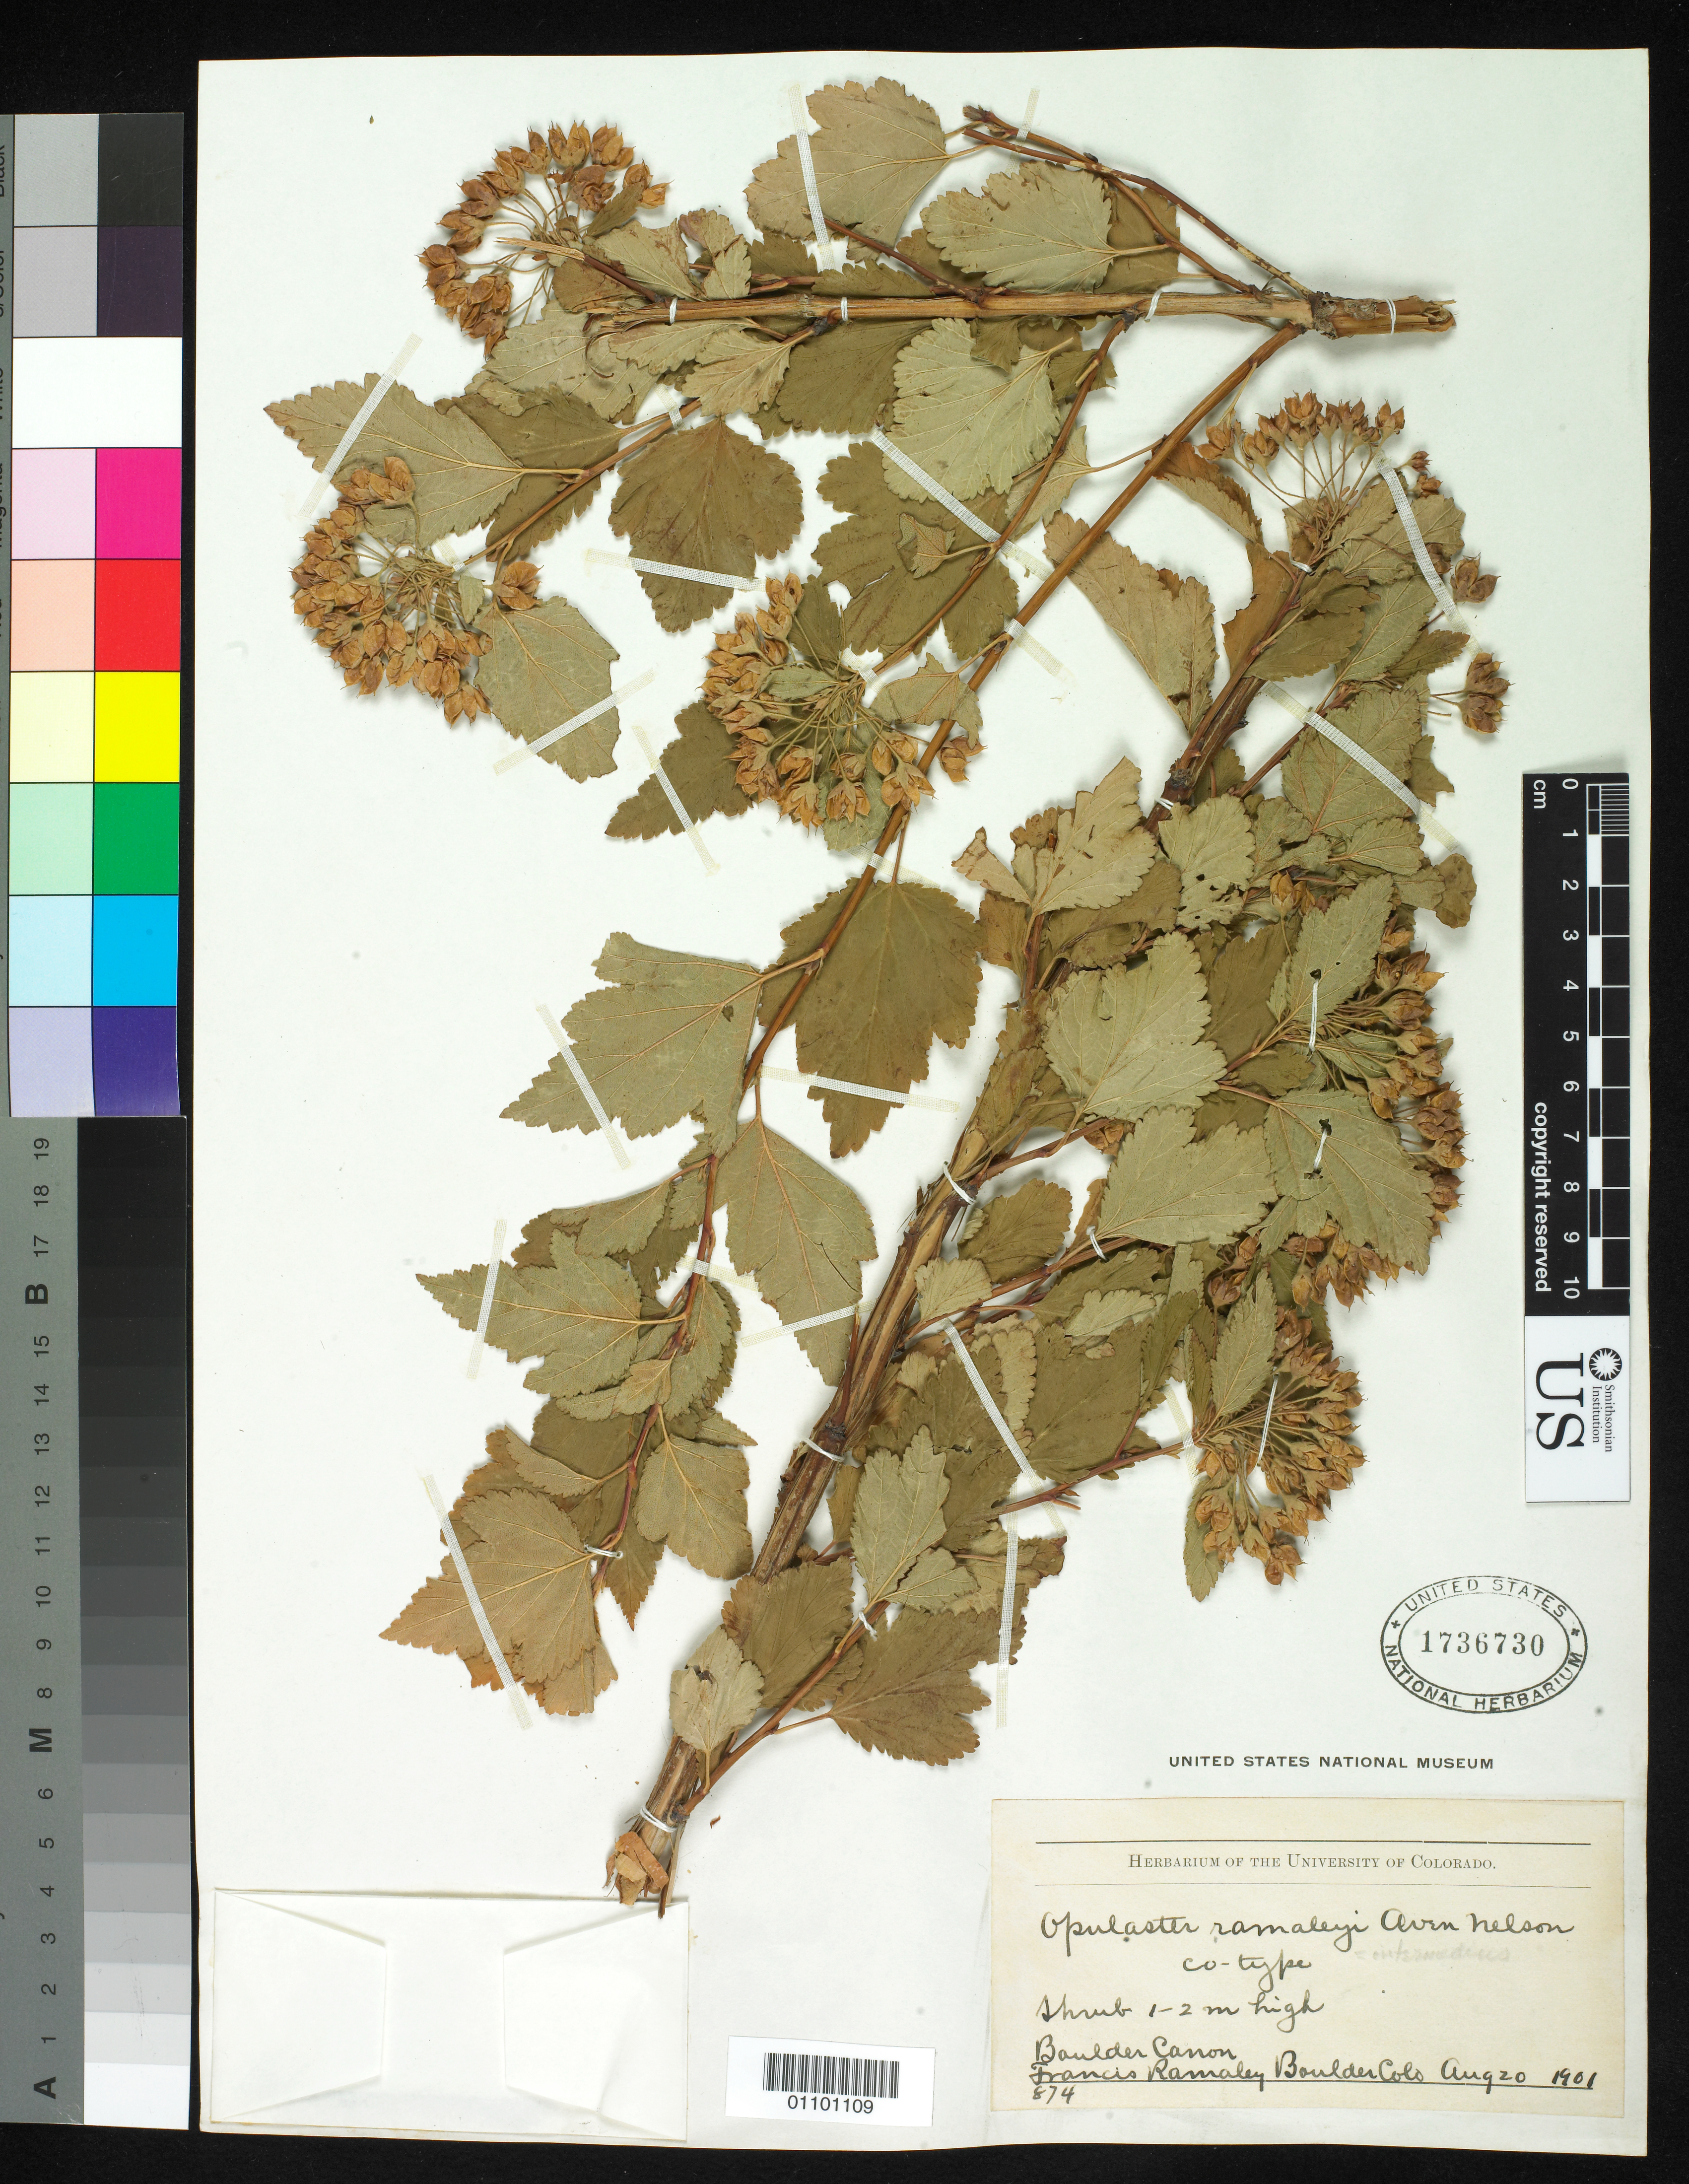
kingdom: Plantae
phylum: Tracheophyta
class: Magnoliopsida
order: Rosales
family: Rosaceae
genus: Opulaster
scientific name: Opulaster ramaleyi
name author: A. Nelson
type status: Syntype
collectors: F. Ramaley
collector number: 874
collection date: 1901-08-20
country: United States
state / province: Colorado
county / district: Boulder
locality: Boulder Canon.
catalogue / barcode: US 1736730